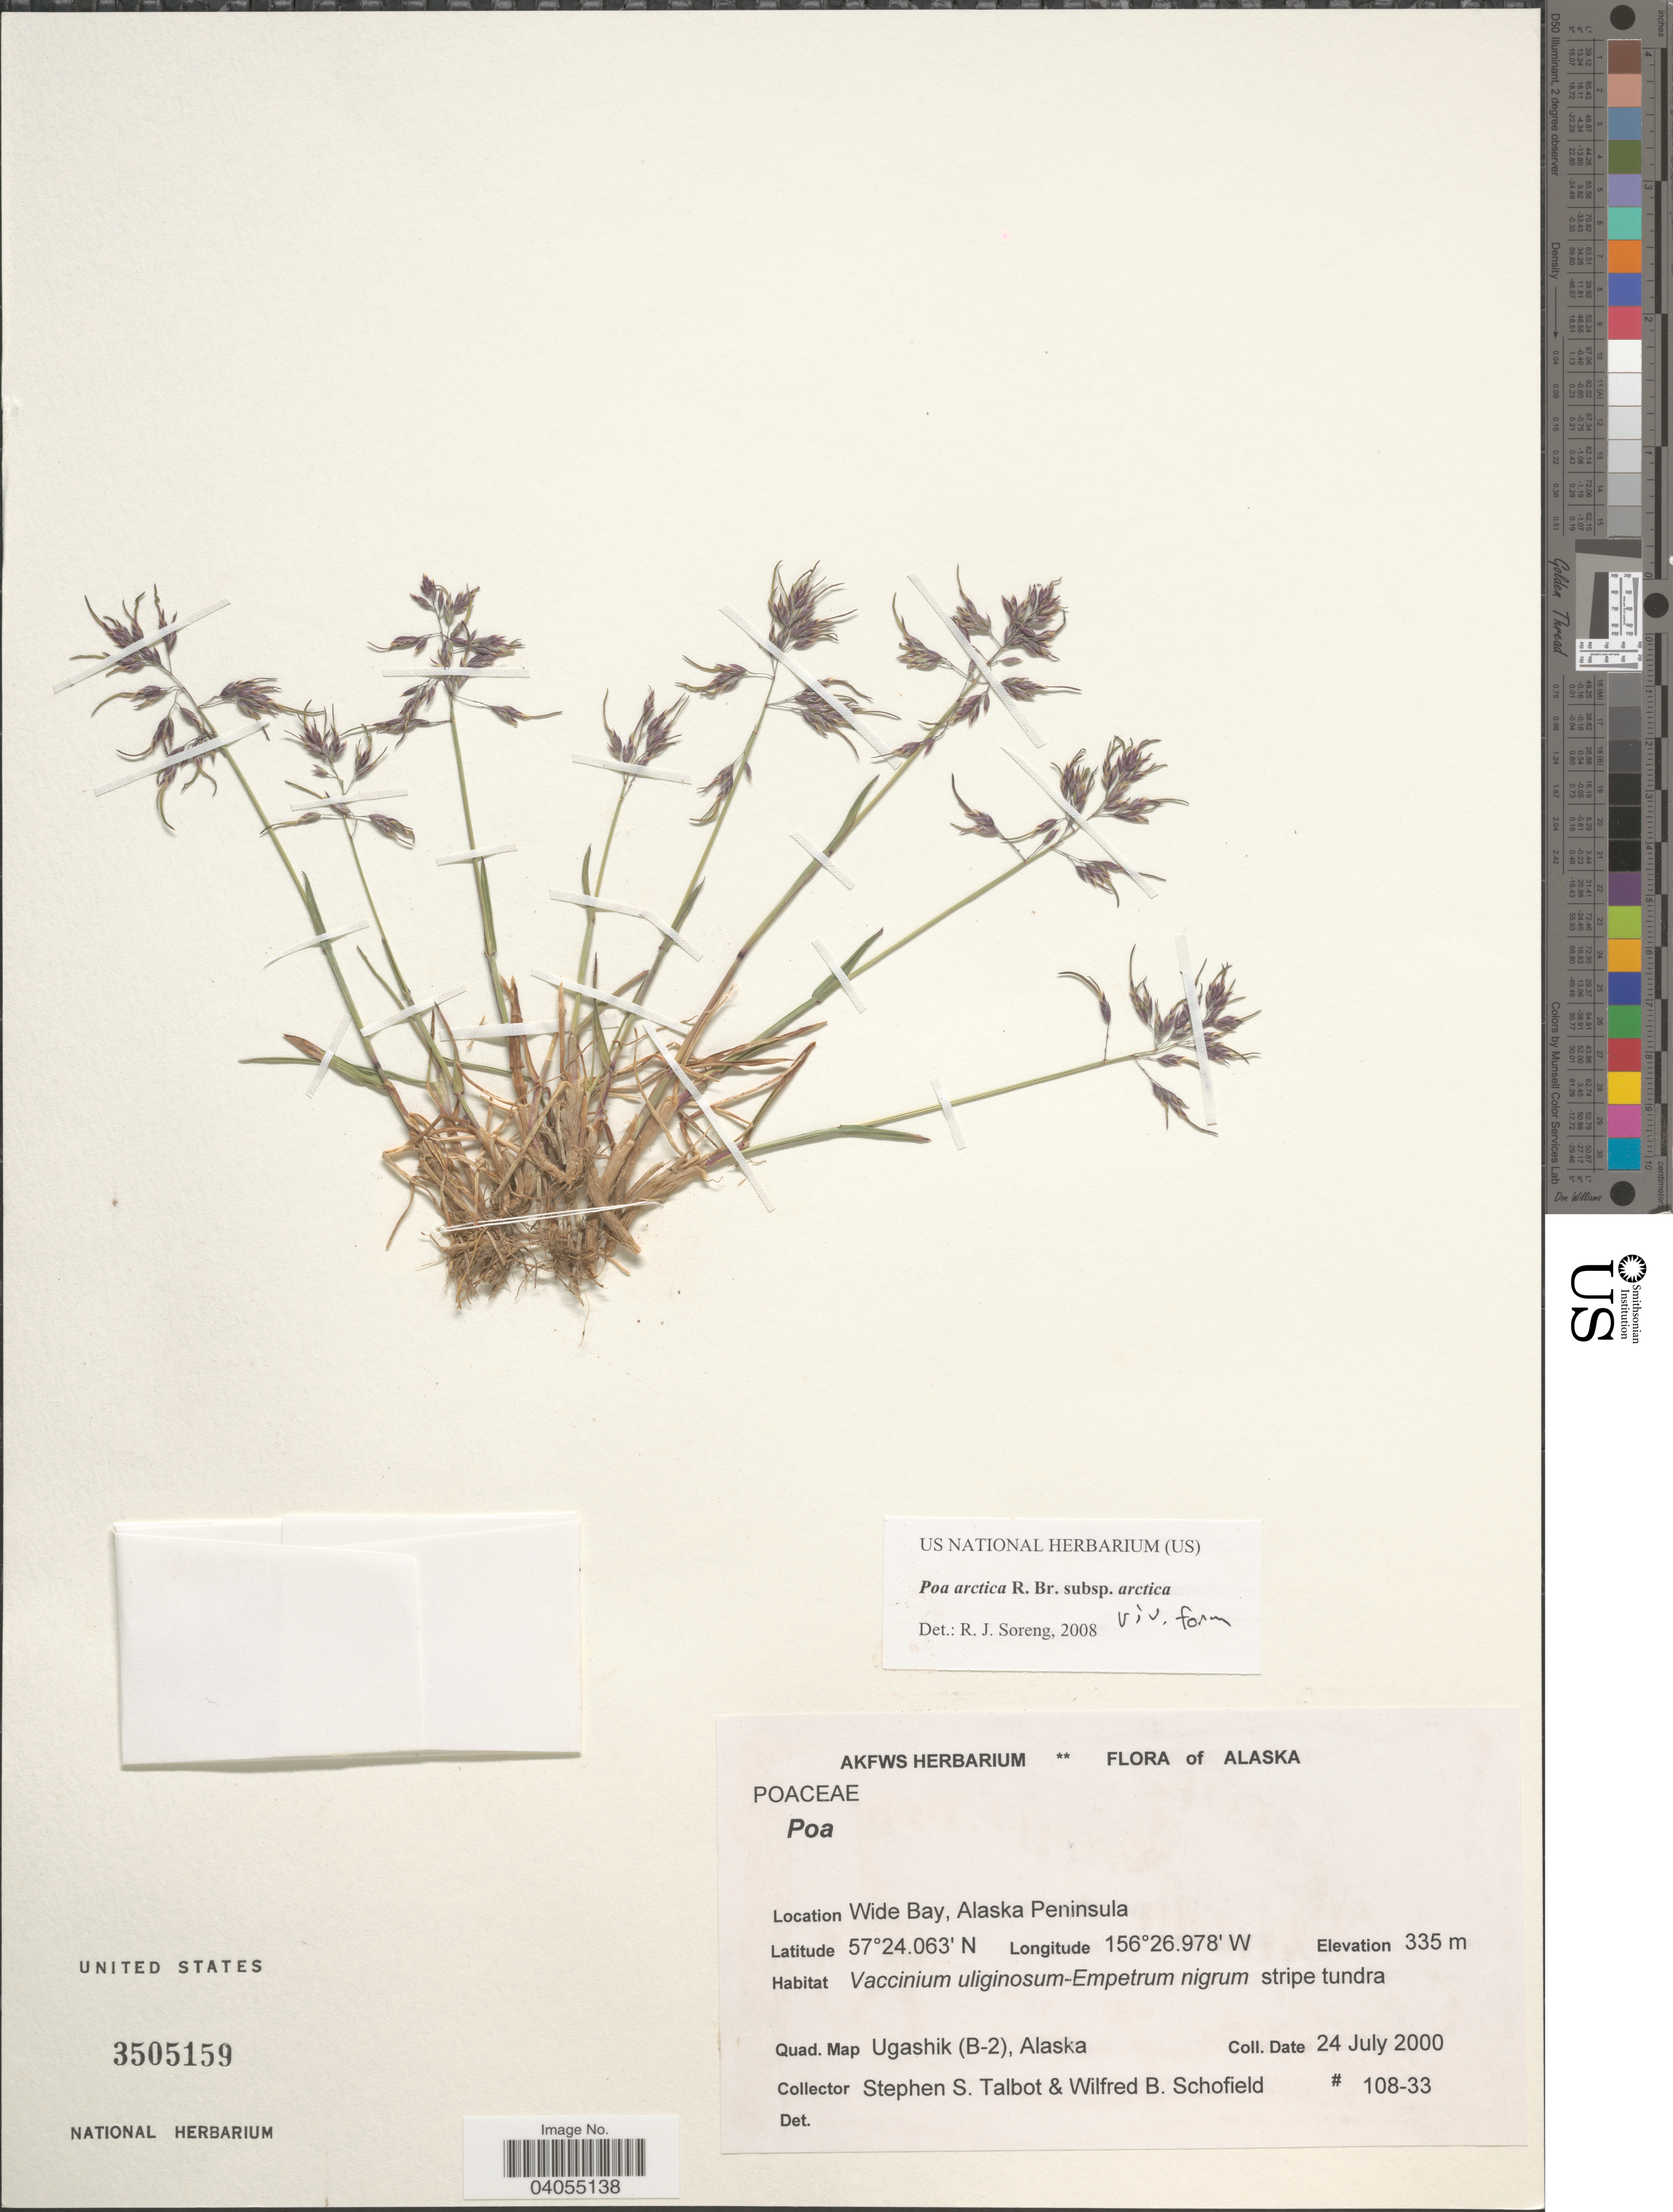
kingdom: Plantae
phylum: Tracheophyta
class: Liliopsida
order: Poales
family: Poaceae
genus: Poa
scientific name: Poa arctica subsp. arctica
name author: R. Br.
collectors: S. S. Talbot & W. Schofield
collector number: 108-33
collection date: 2000-07-24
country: United States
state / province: Alaska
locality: Wide Bay, Alaska Peninsula. Quad. Map Ugashik (B-2).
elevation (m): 335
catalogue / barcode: US 3505159